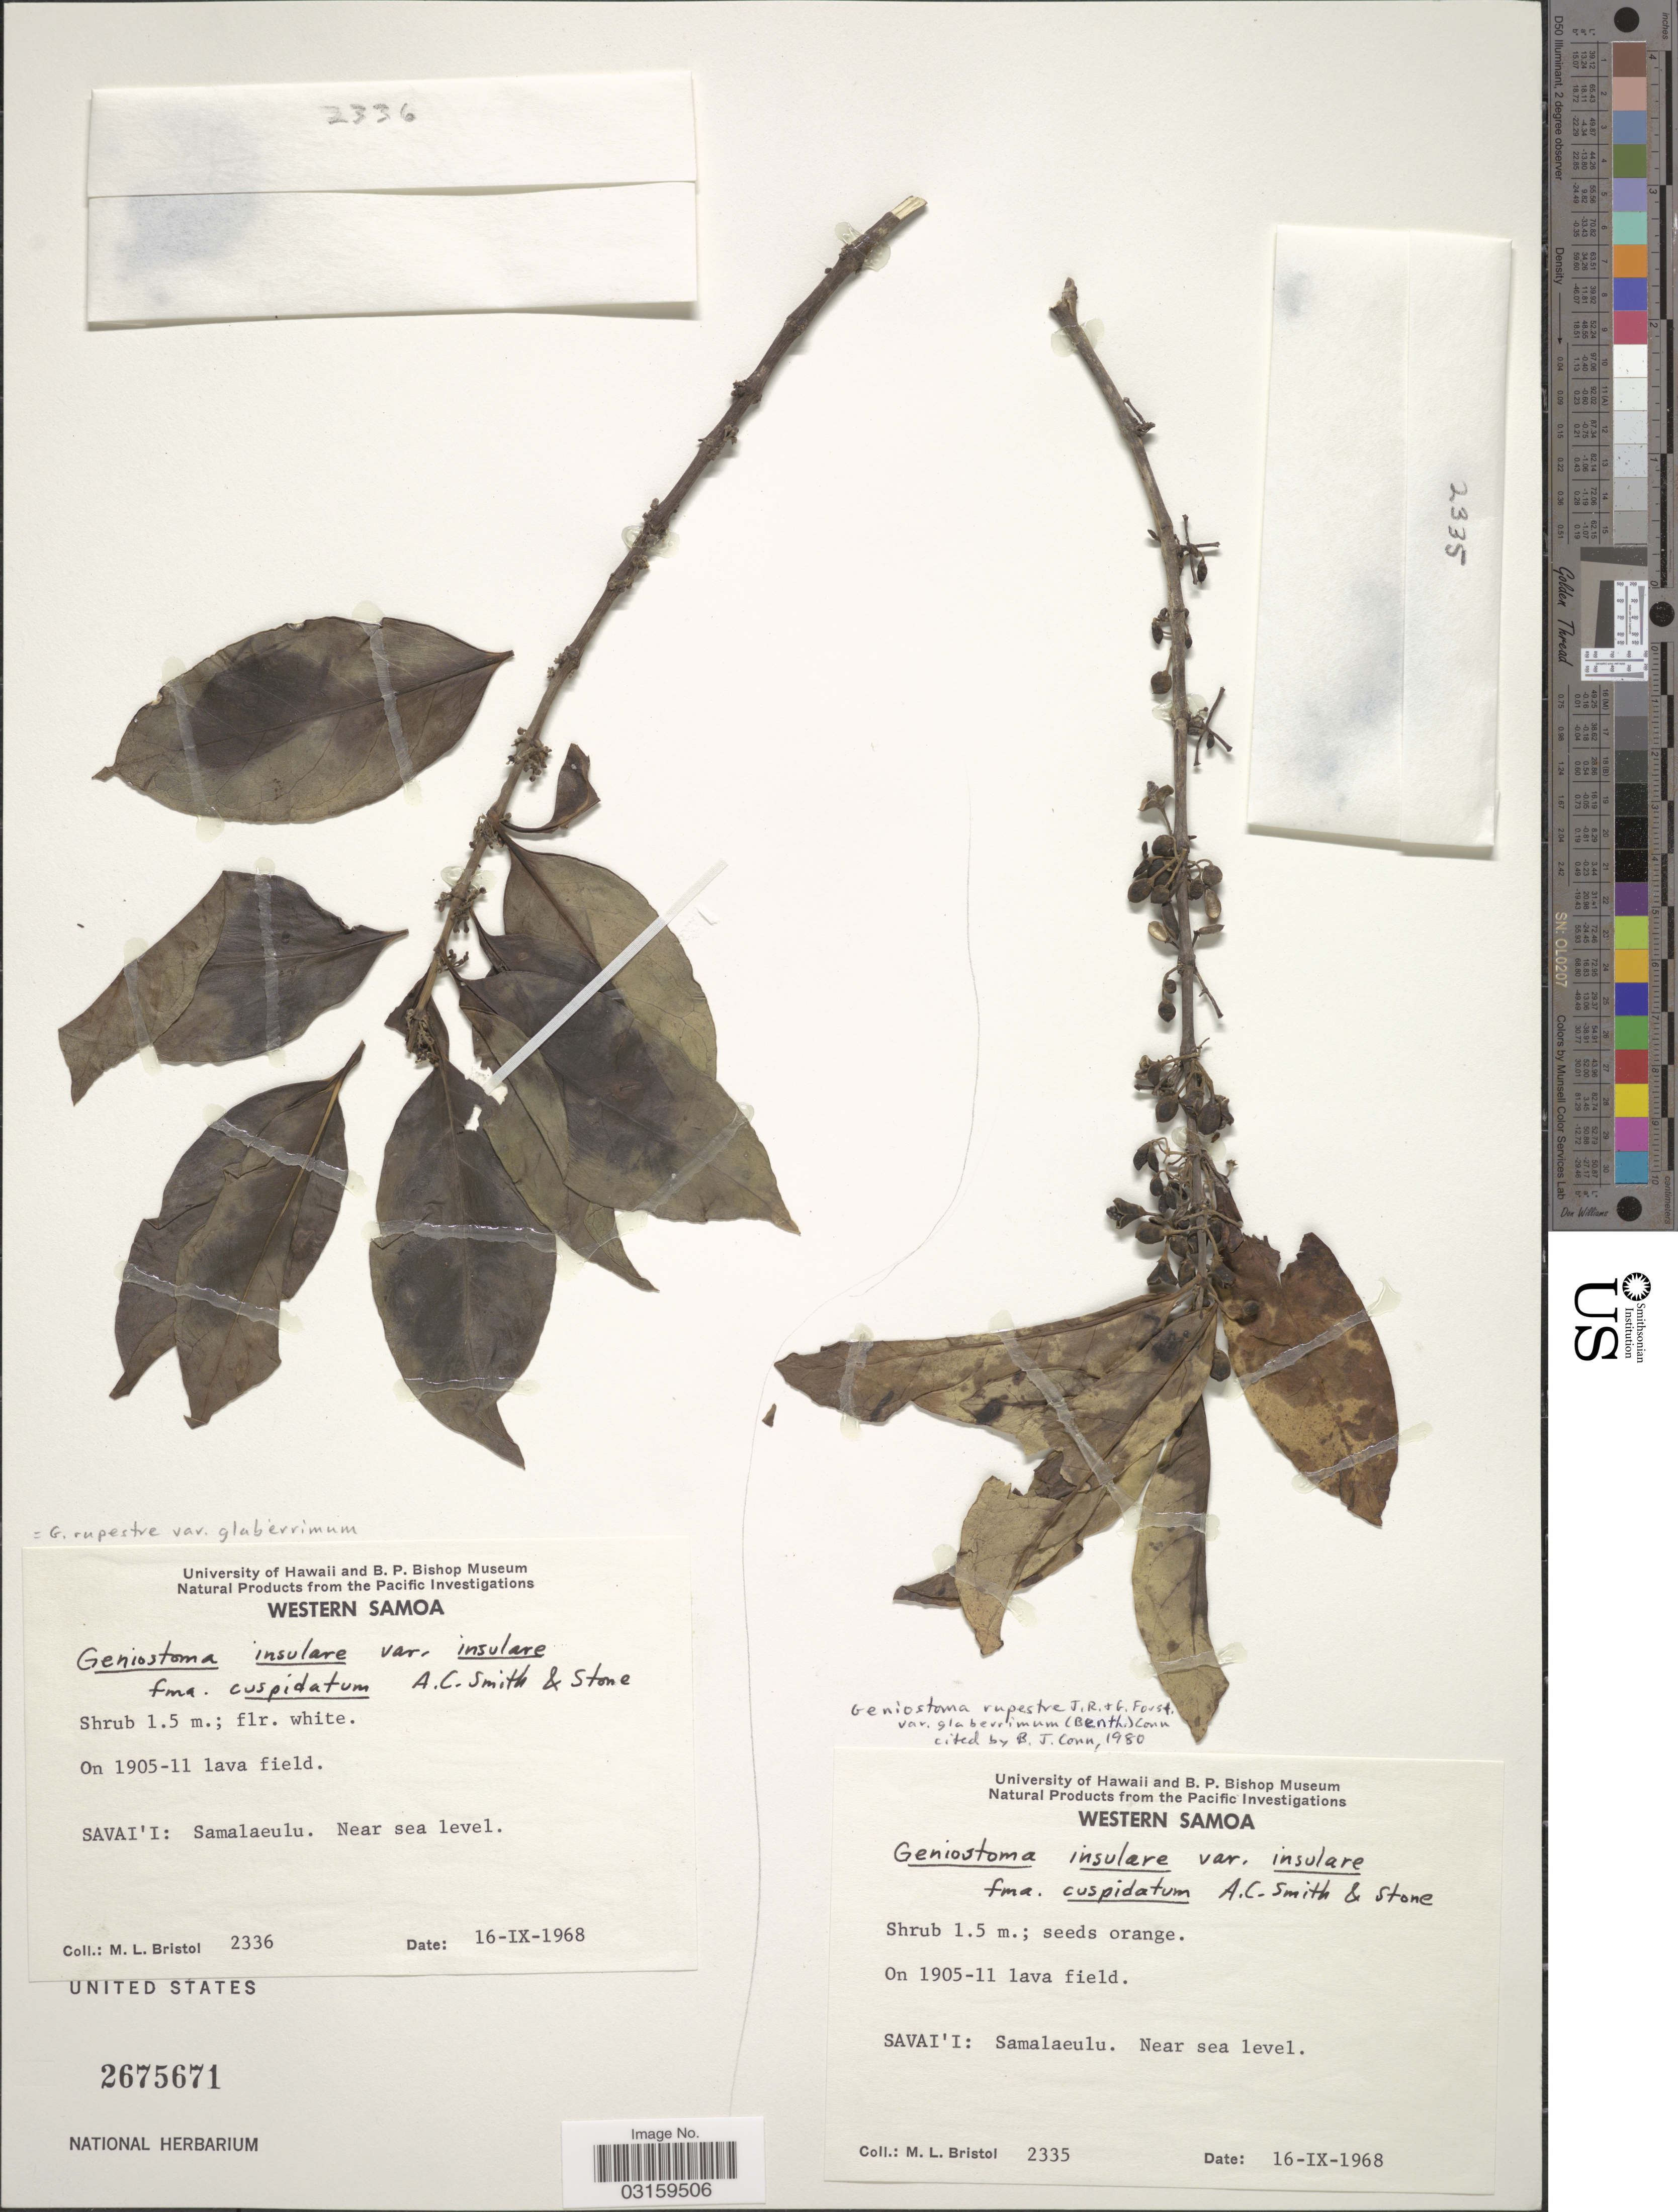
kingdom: Plantae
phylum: Tracheophyta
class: Magnoliopsida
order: Gentianales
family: Loganiaceae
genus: Geniostoma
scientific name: Geniostoma rupestre var. glaberrimum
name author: J.R. Forst. & G. Forst.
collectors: M. L. Bristol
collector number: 2336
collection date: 1968-09-16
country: Samoa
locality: Savai'i: Samalaeulu.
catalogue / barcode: US 2675671-2